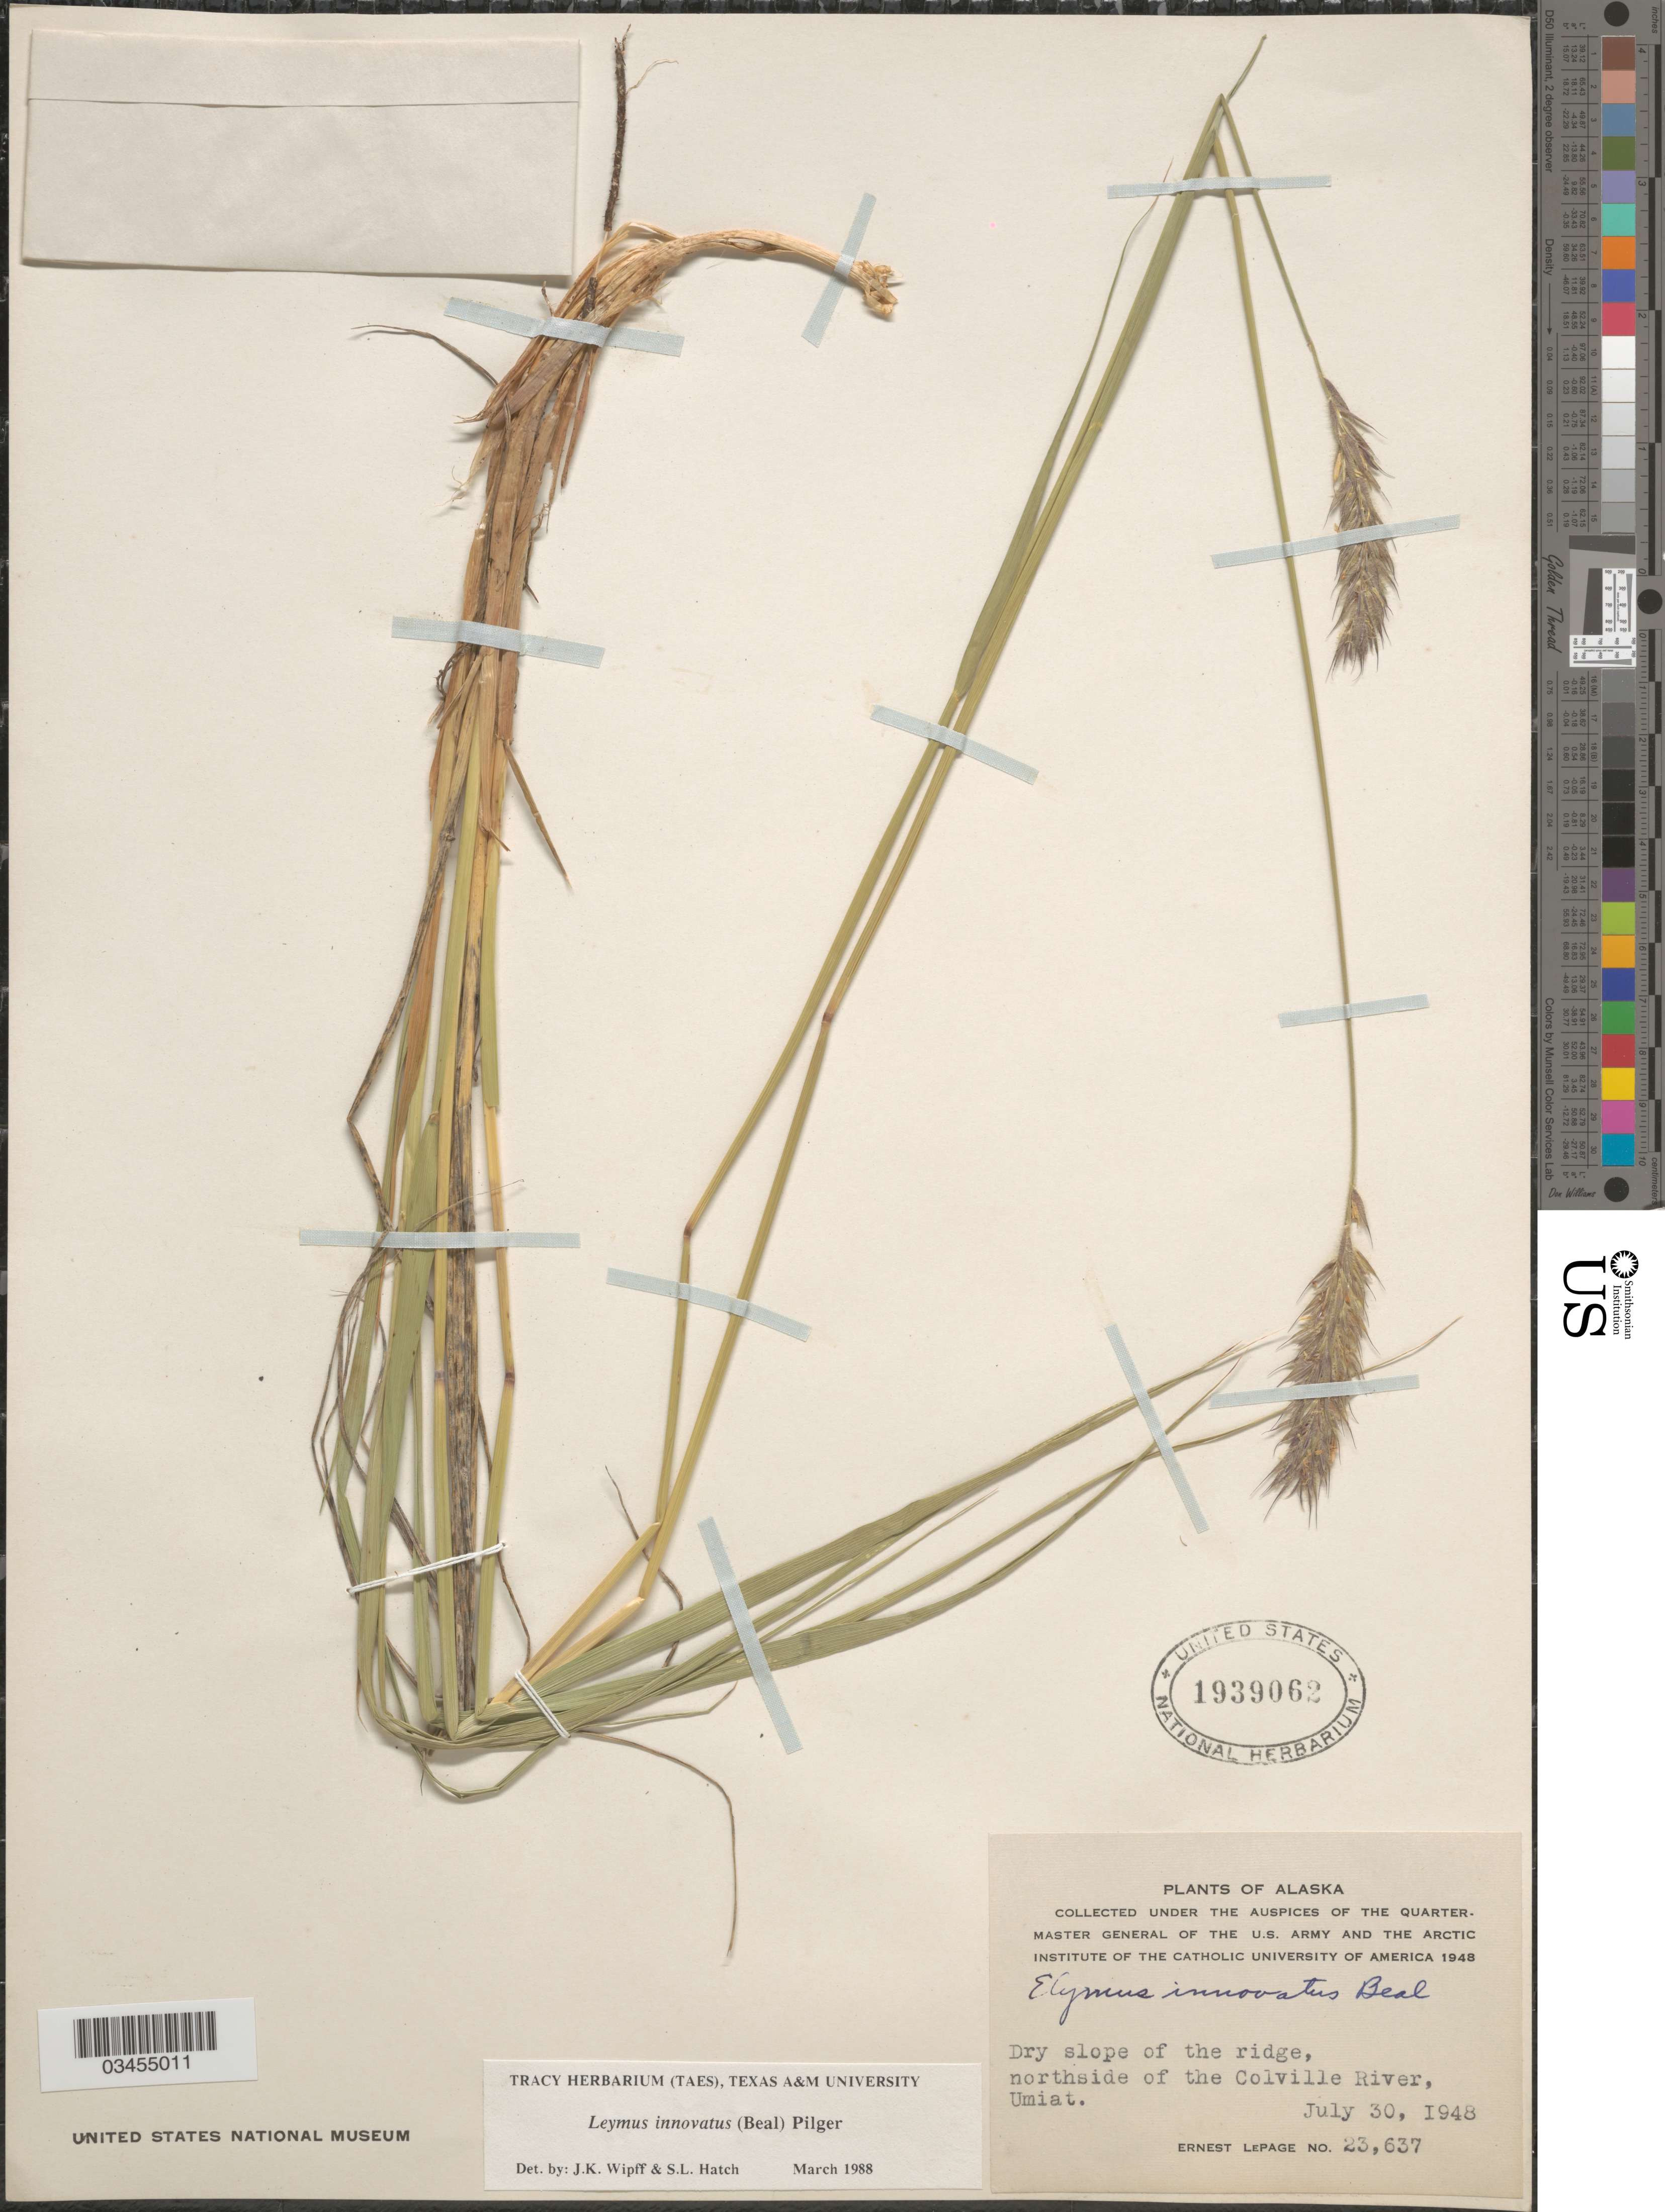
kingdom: Plantae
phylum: Tracheophyta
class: Liliopsida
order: Poales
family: Poaceae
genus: Leymus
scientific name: Leymus innovatus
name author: (W.J. Beal) Pilg.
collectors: E. Lepage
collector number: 23637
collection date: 1948-07-30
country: United States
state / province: Alaska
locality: Dry slope of the ridge, northside of the Colville River, Umiat.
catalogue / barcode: US 1939062